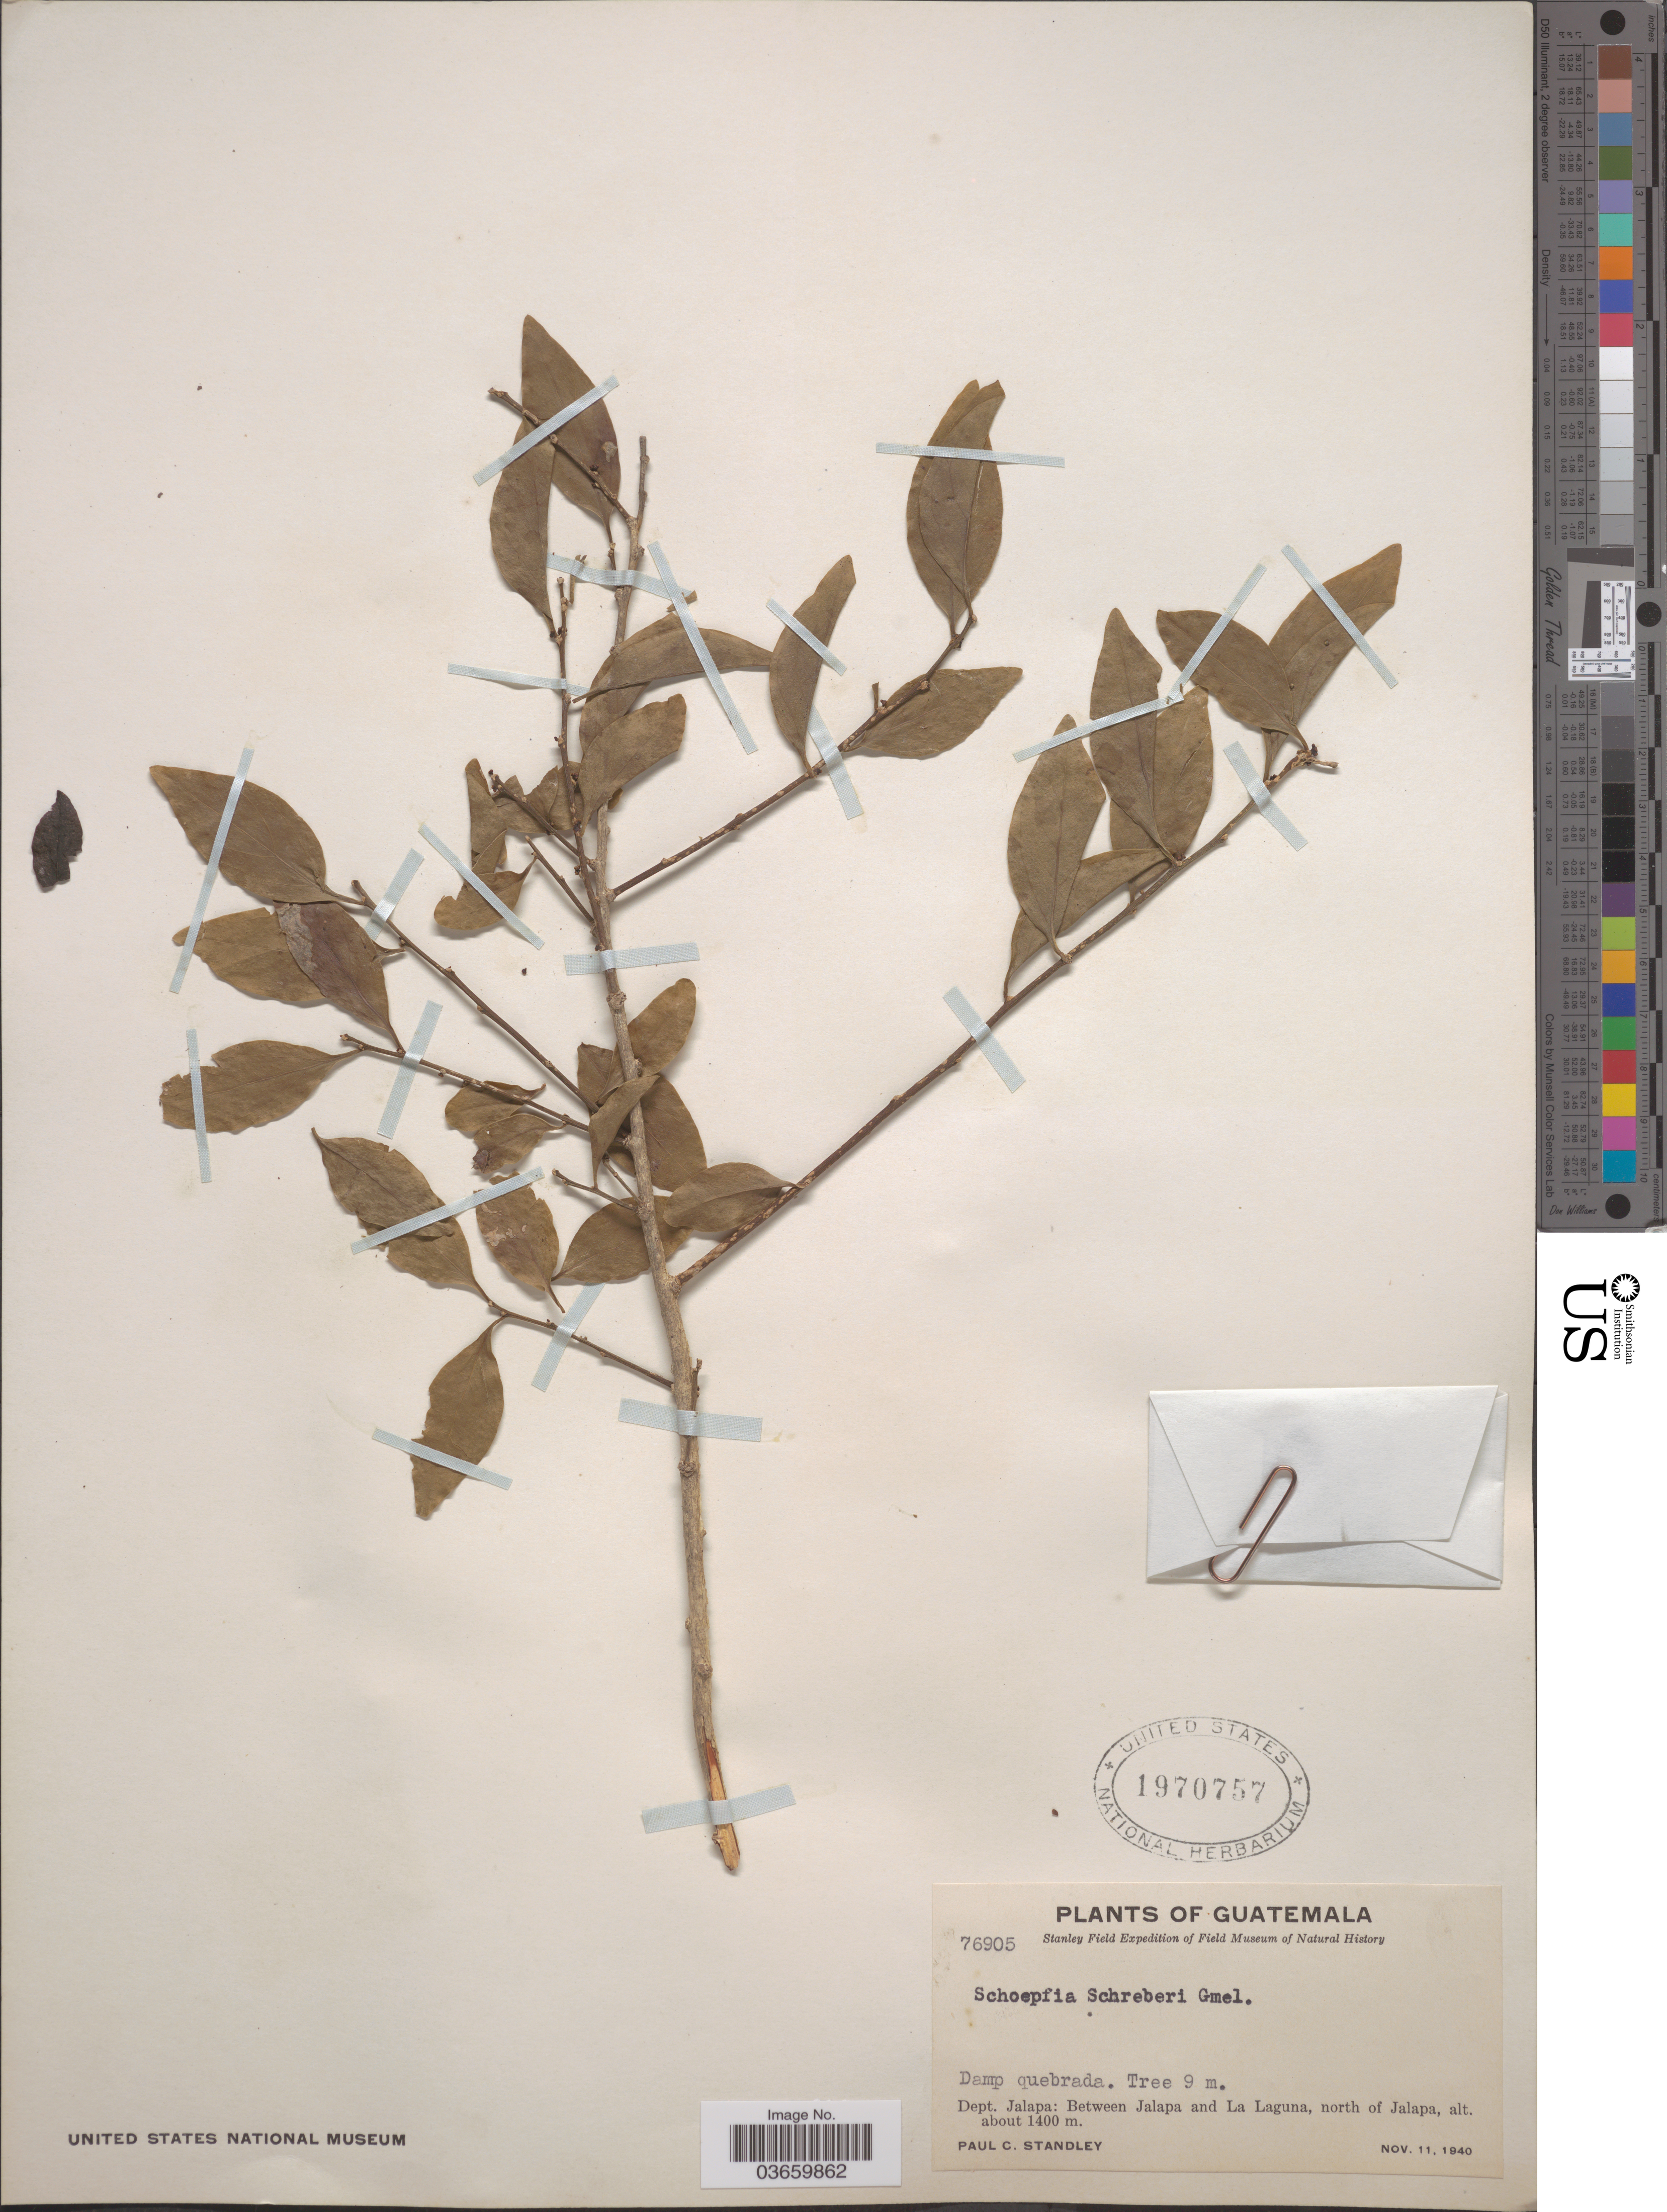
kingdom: Plantae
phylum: Tracheophyta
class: Magnoliopsida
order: Santalales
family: Schoepfiaceae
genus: Schoepfia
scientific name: Schoepfia schreberi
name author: J.F. Gmel.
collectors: P. C. Standley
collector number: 76905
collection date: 1940-11-11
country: Guatemala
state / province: Jalapa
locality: Damp quebrada. Dept. Jalapa: Between Jalapa and La Laguna, north of Jalapa.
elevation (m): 1400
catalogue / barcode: US 1970757